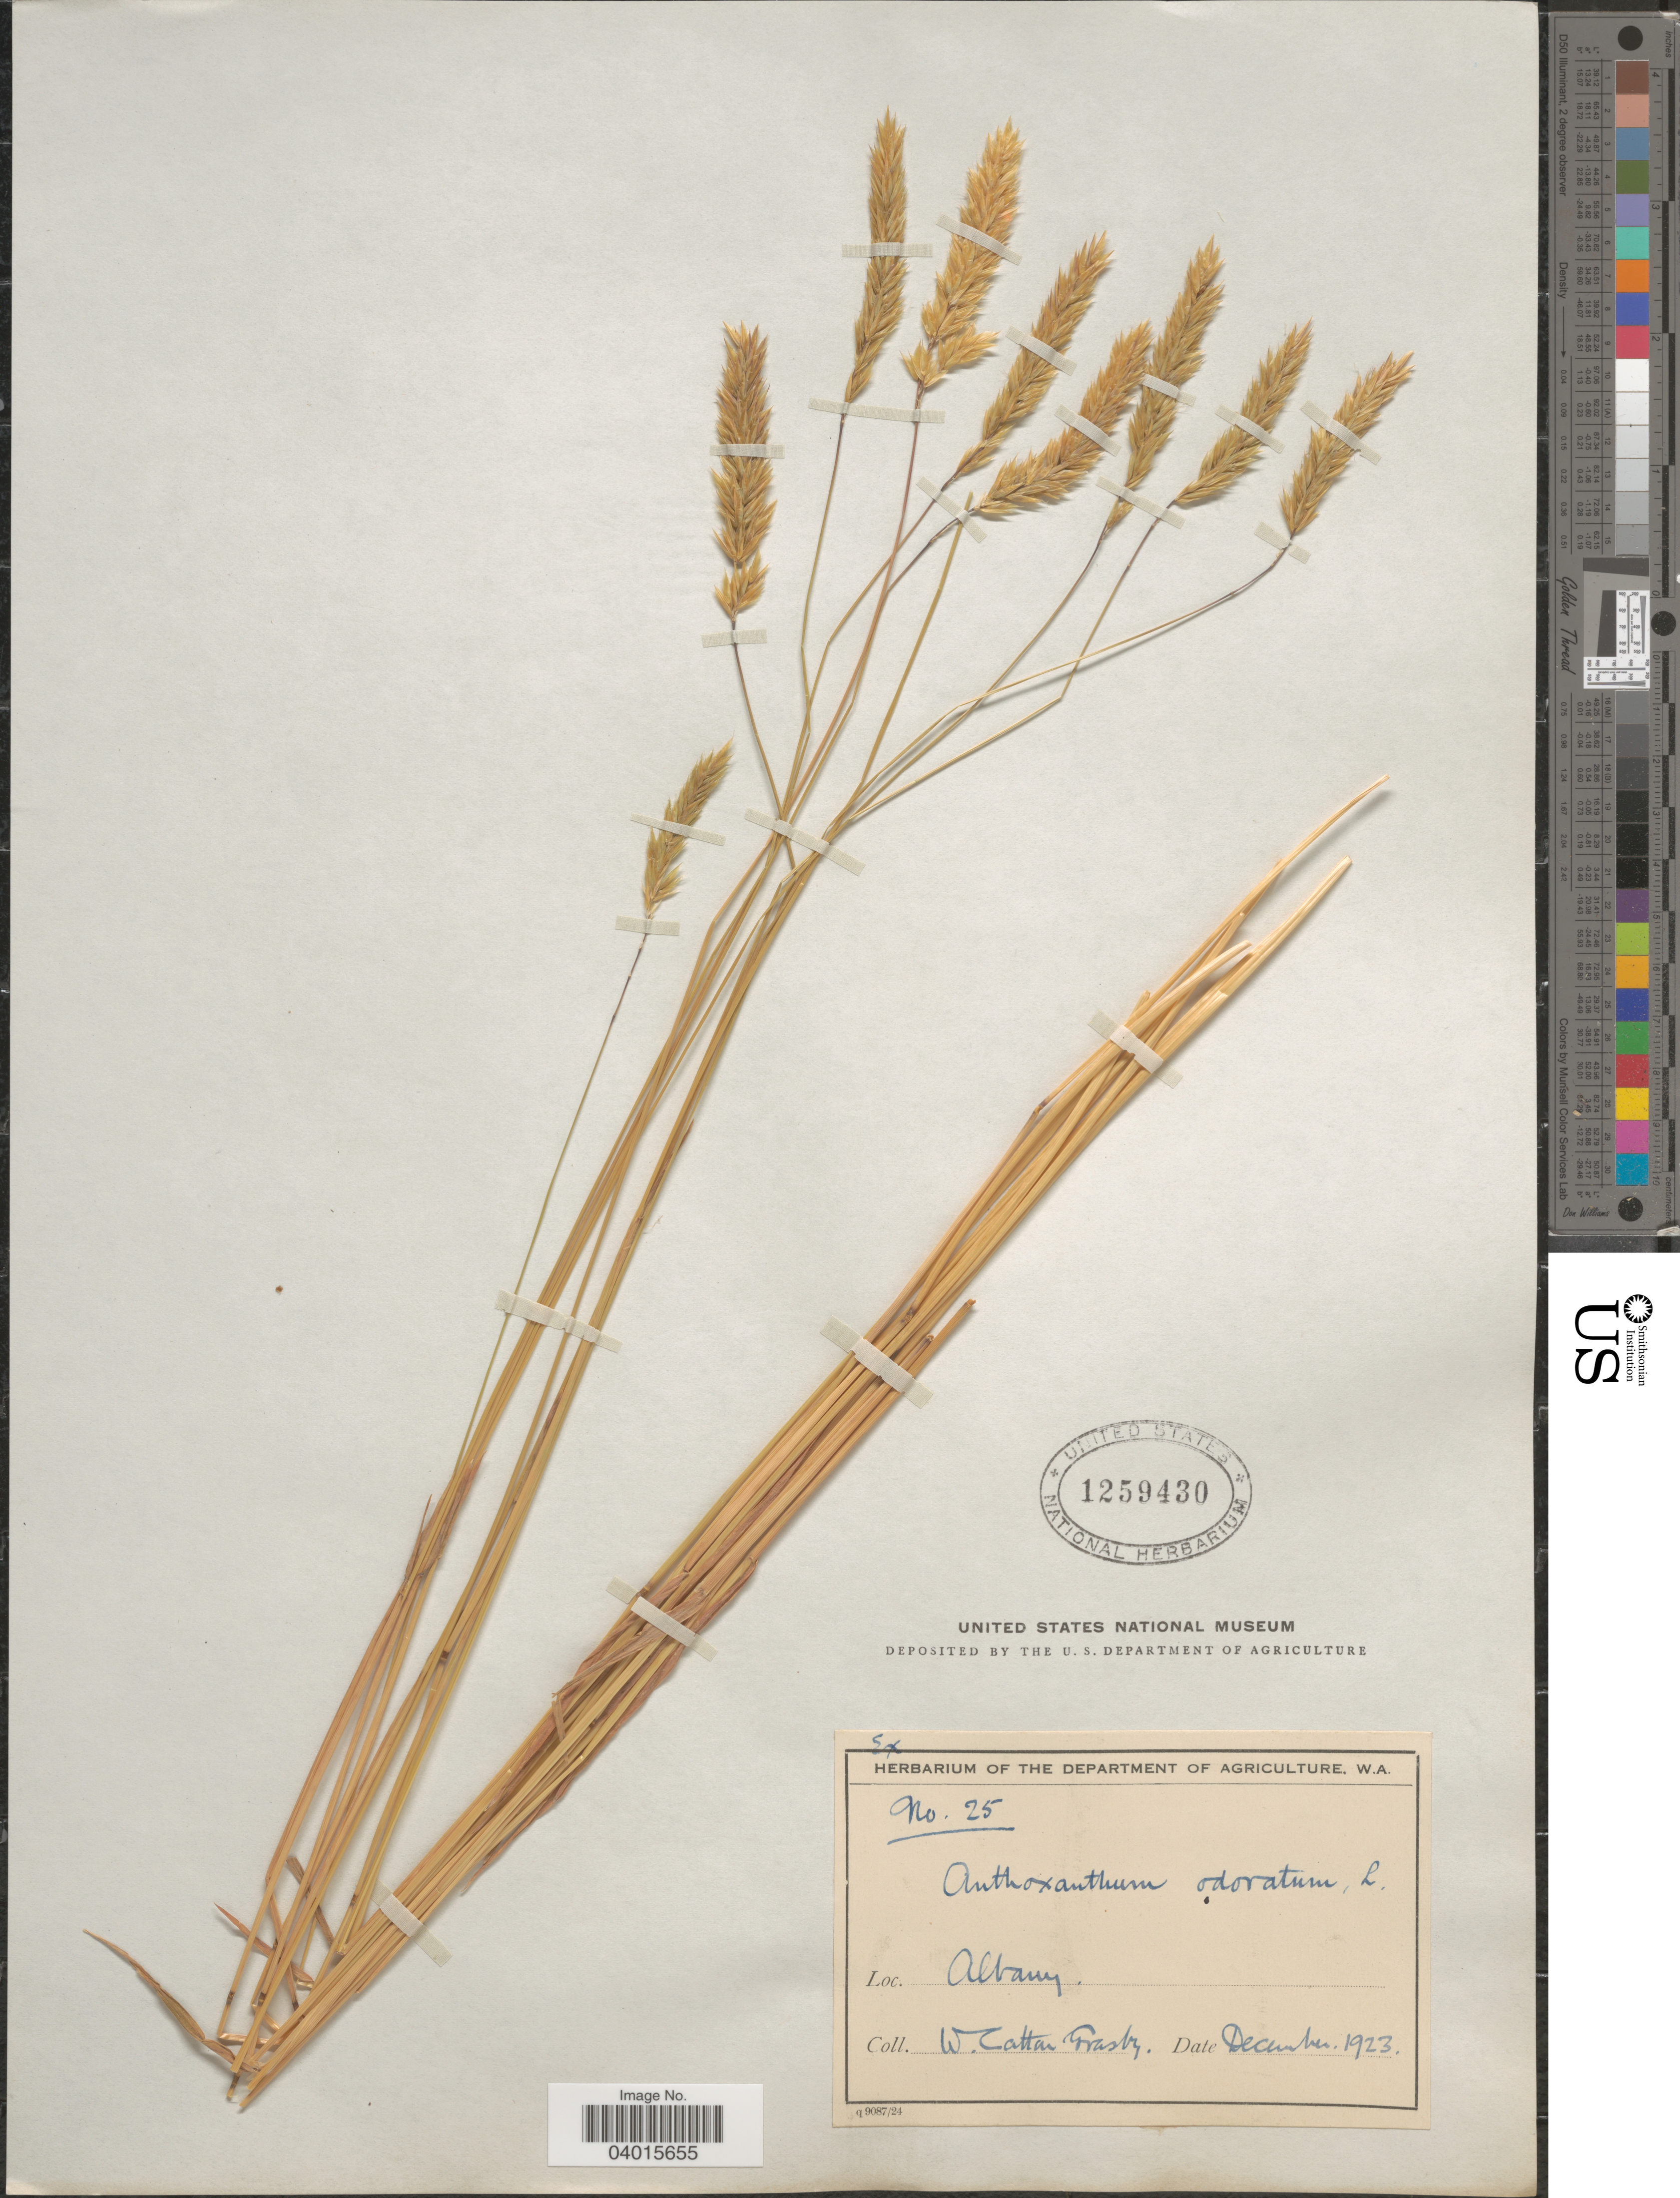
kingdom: Plantae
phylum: Tracheophyta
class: Liliopsida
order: Poales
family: Poaceae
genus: Anthoxanthum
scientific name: Anthoxanthum odoratum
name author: L.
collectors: W. Grasby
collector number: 26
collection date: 1923-12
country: Albania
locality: Albany.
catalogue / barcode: US 1259430